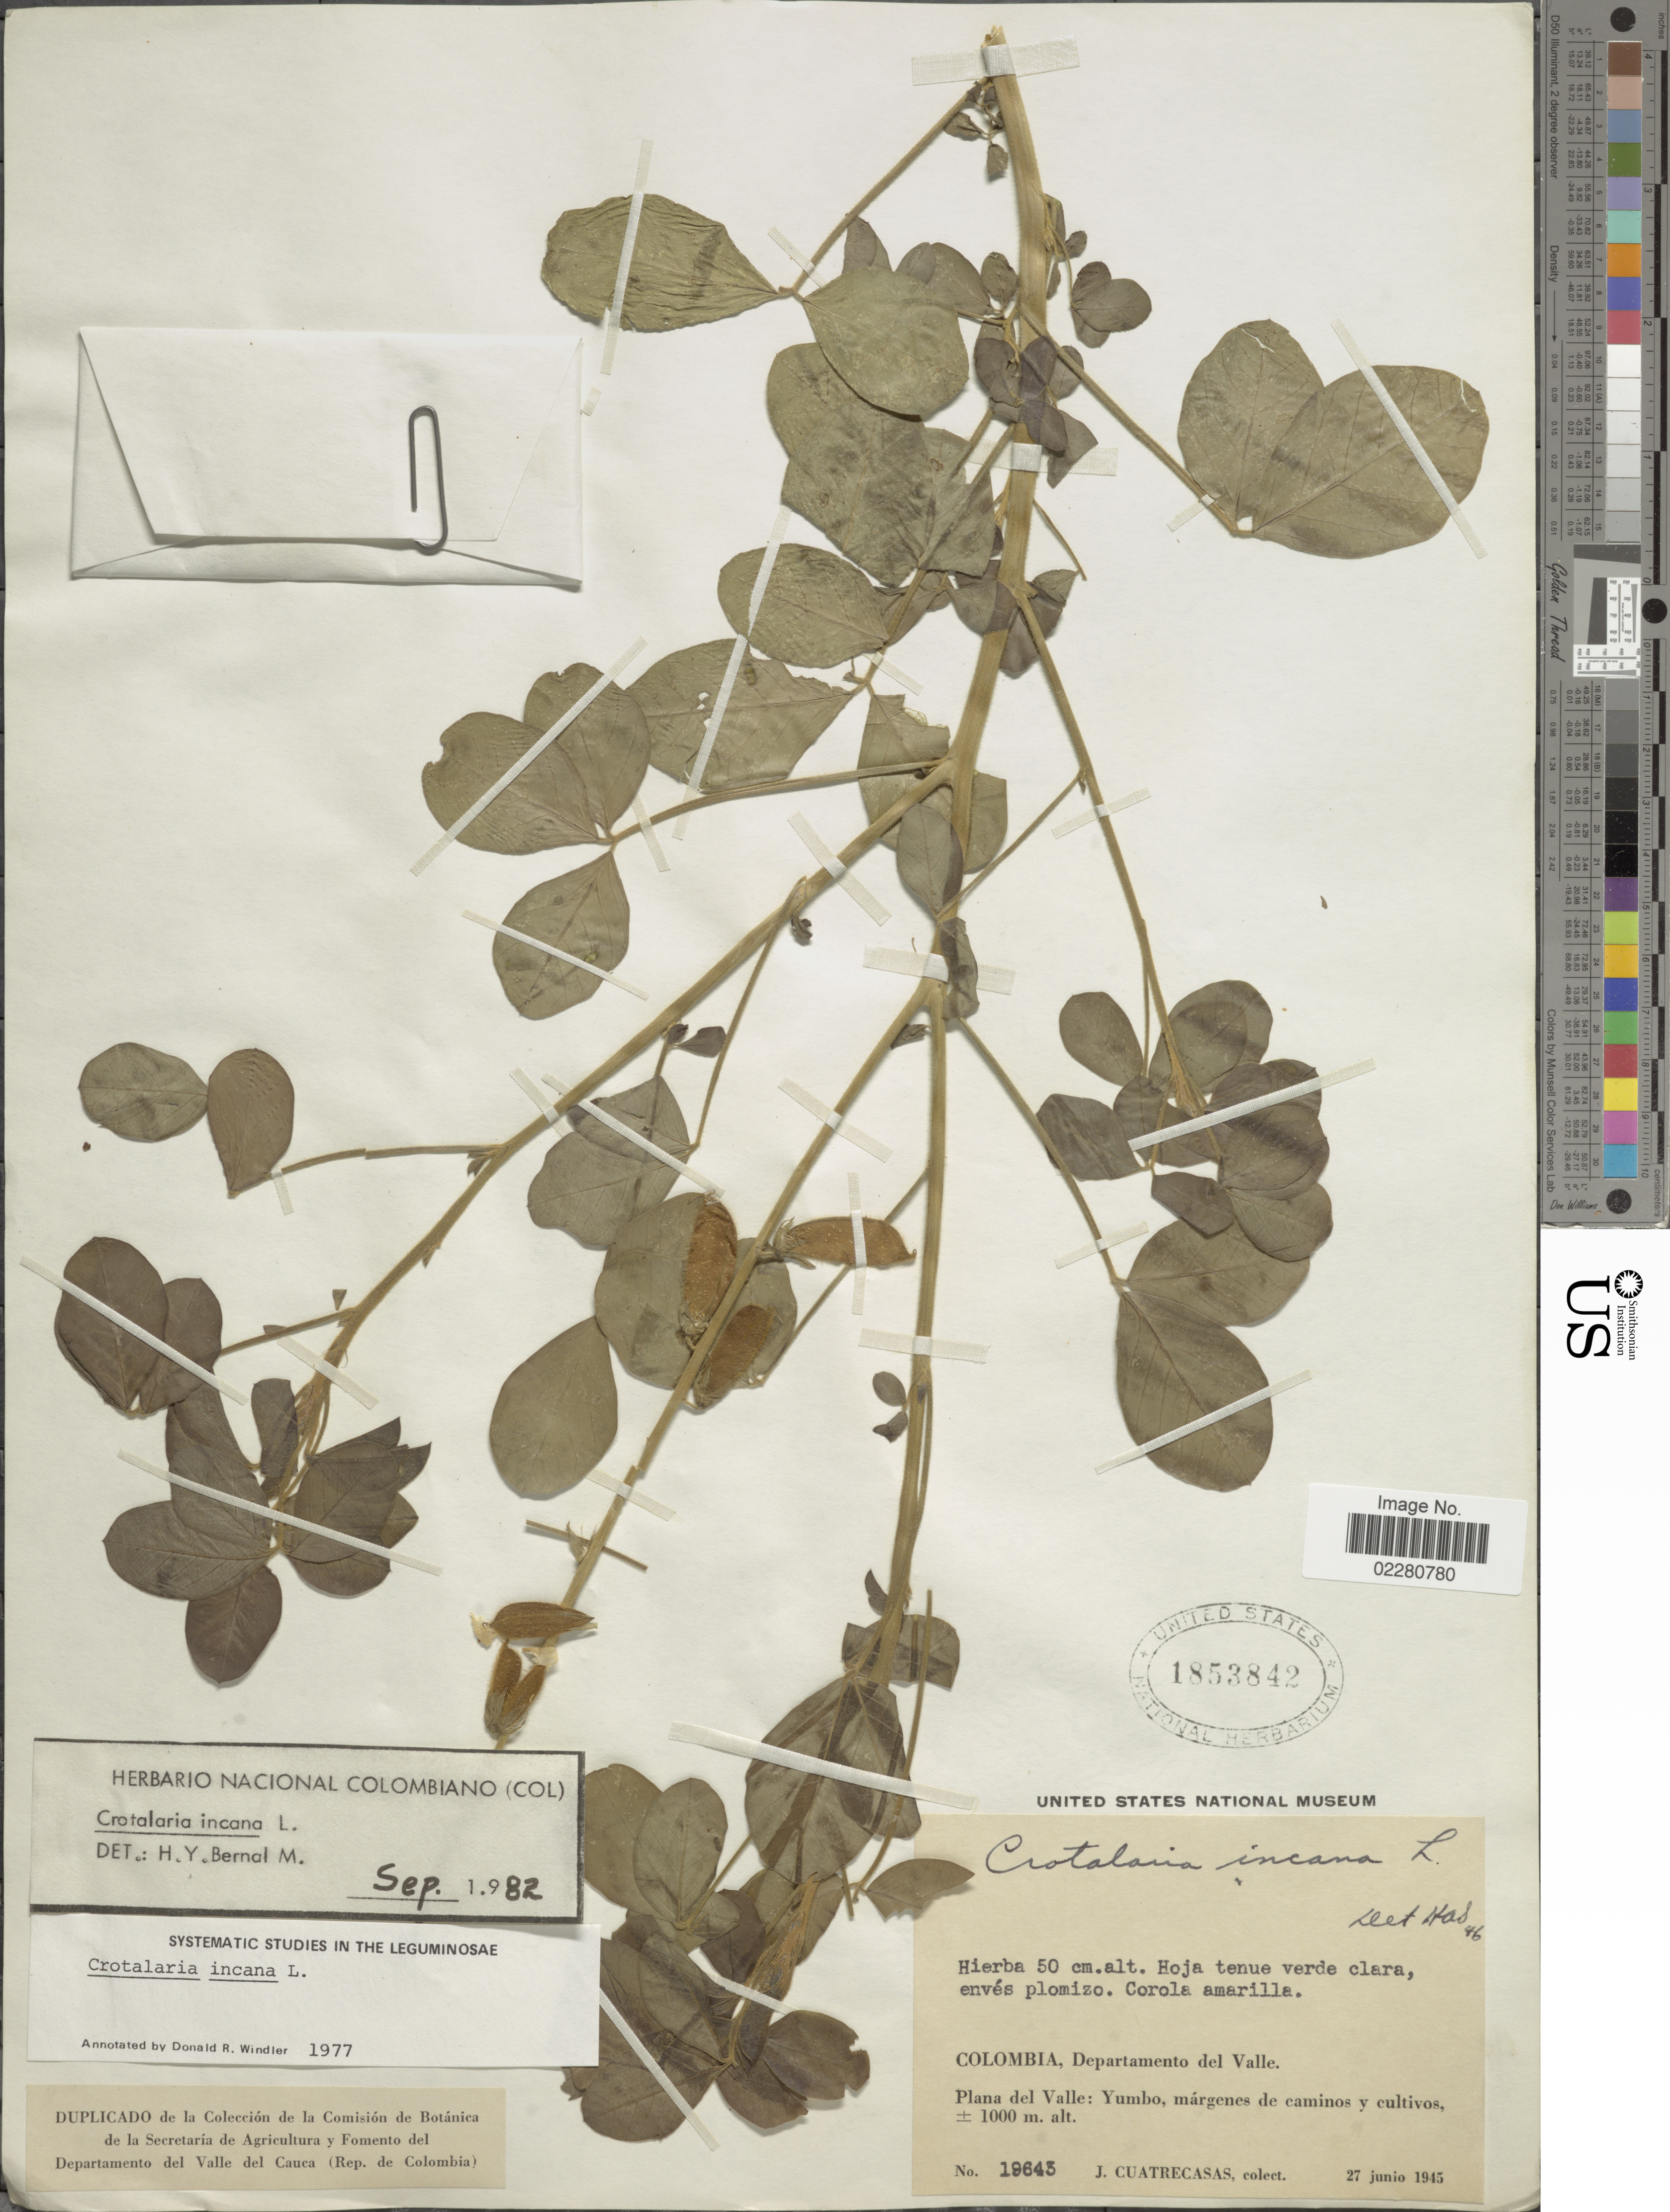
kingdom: Plantae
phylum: Tracheophyta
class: Magnoliopsida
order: Fabales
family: Fabaceae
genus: Crotalaria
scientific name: Crotalaria incana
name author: L.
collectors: J. Cuatrecasas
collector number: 19643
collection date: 1945-06-27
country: Colombia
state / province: Valle del Cauca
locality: Colombia, Departamento del Valle. Plana del Valle: Yumbo, márgenes de caminos y cultivos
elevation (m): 1000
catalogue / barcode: US 1853842